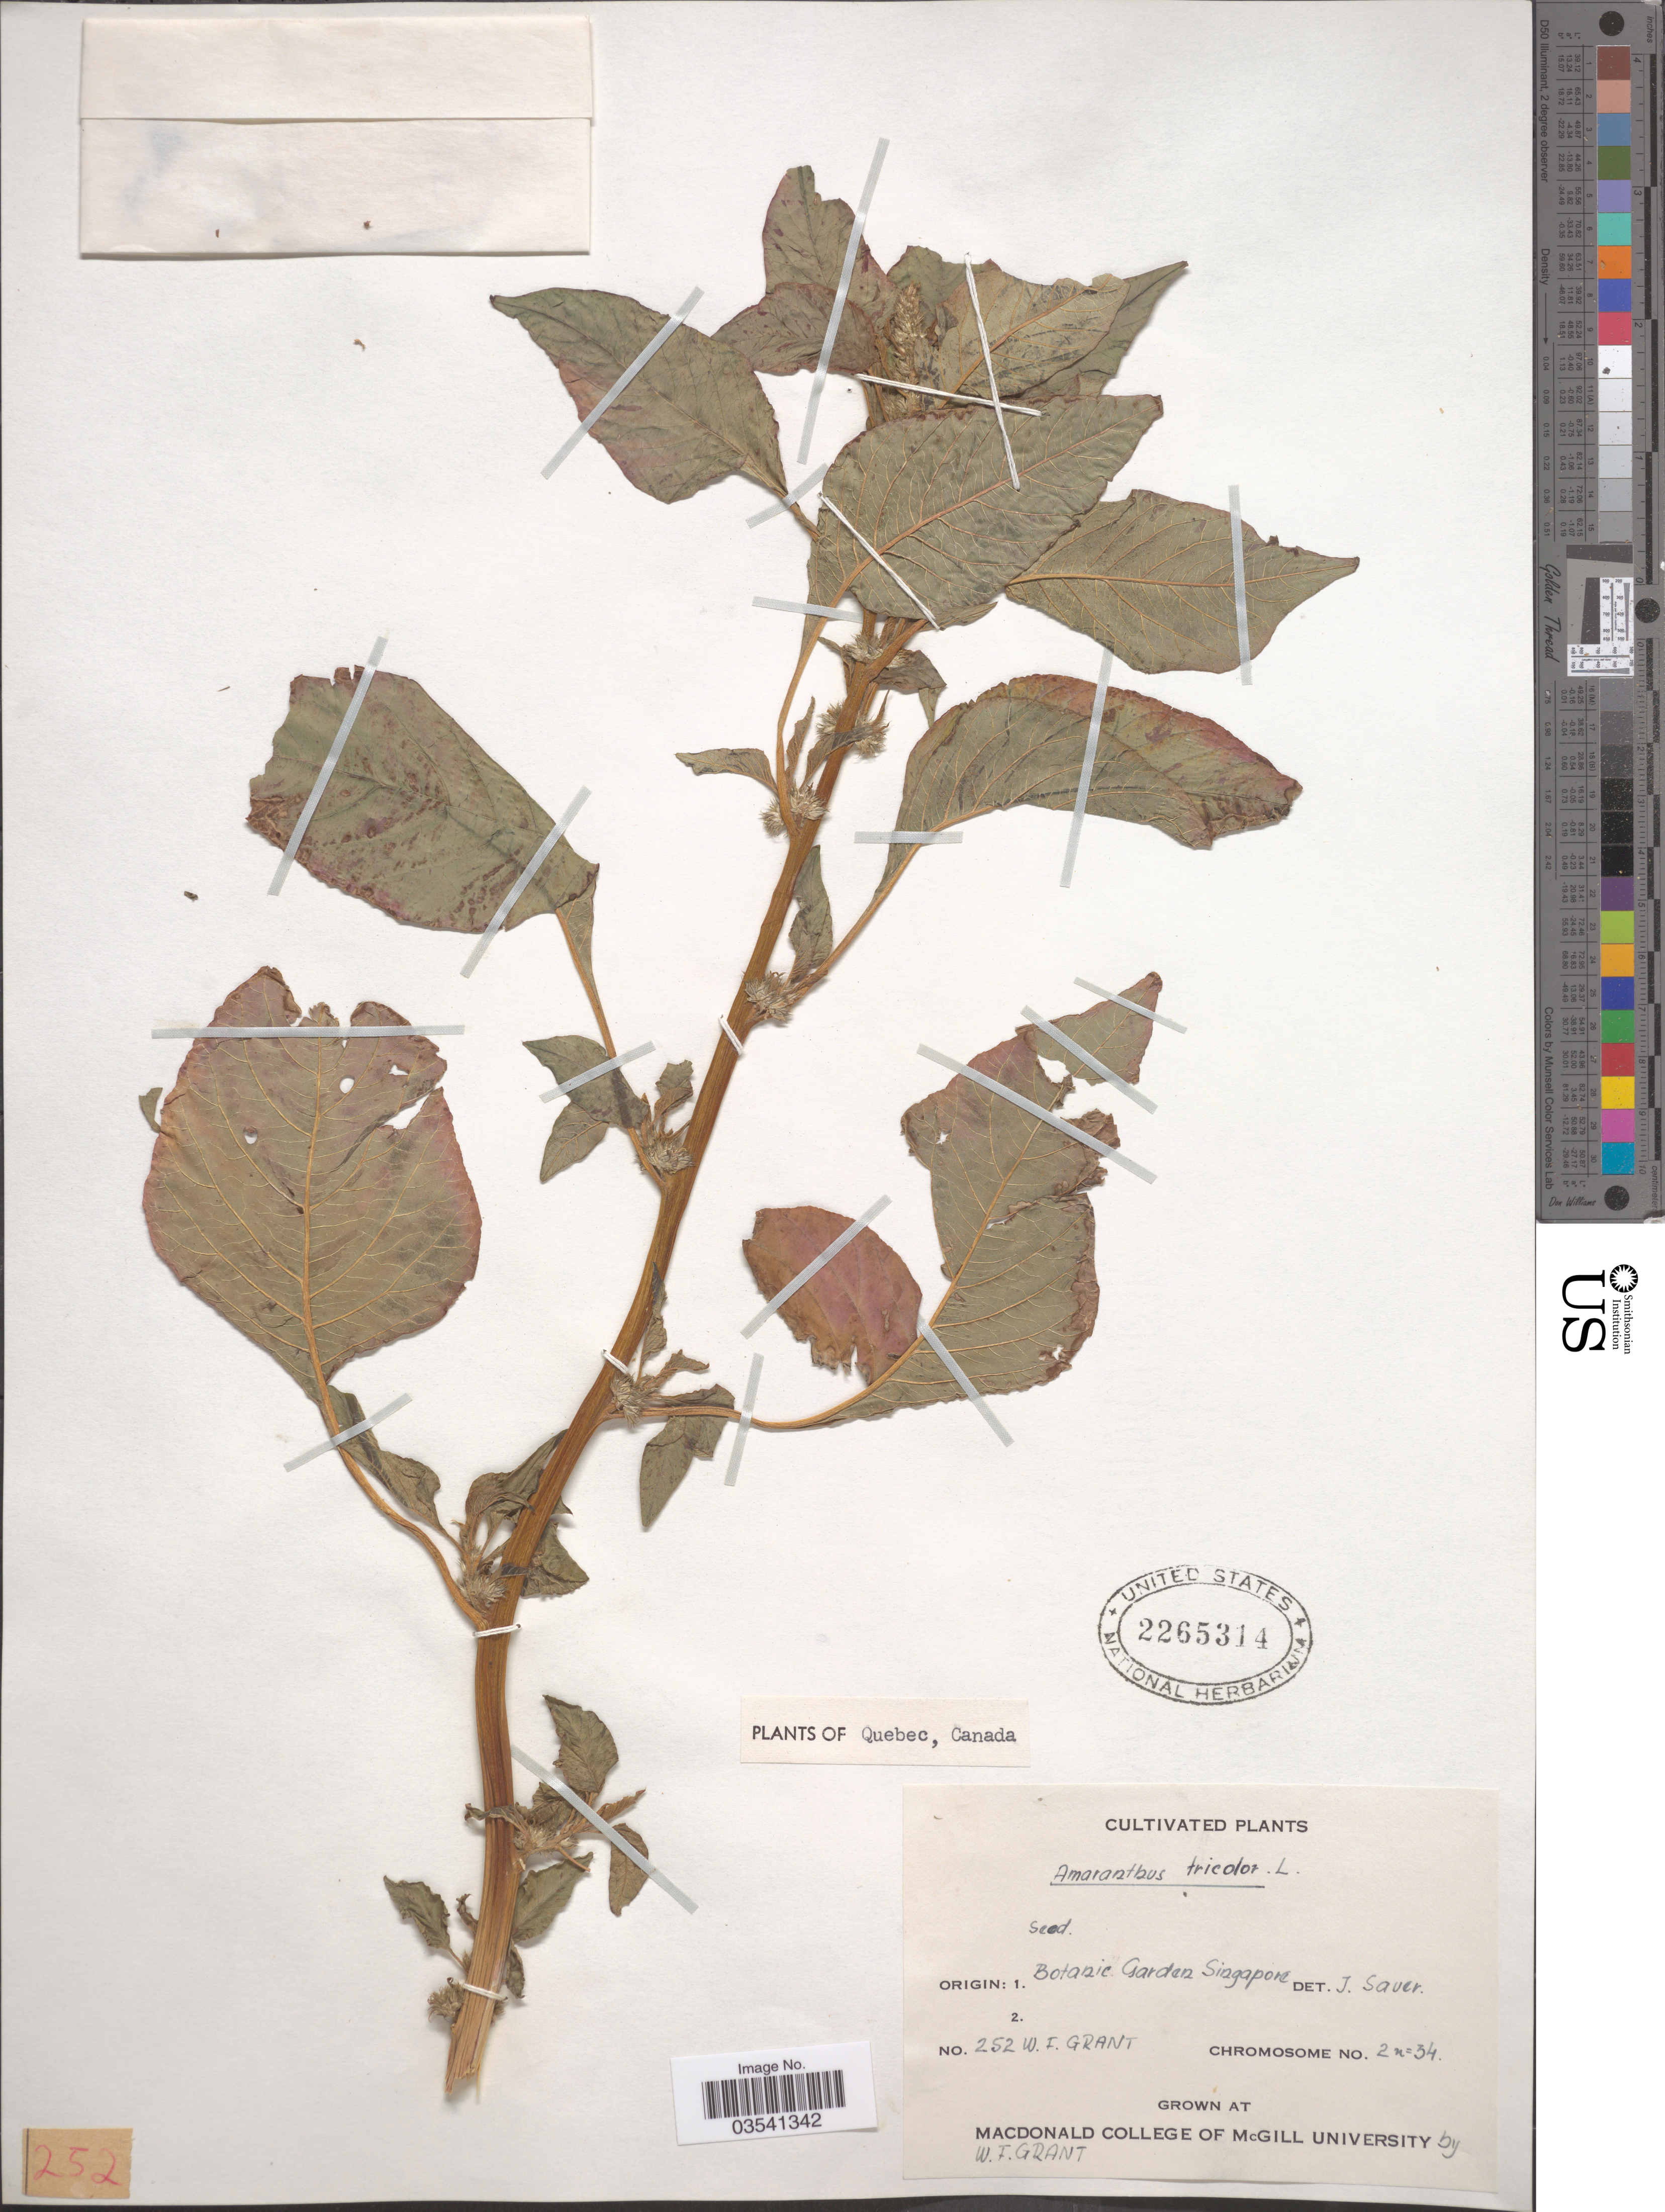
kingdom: Plantae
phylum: Tracheophyta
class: Magnoliopsida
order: Caryophyllales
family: Amaranthaceae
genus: Amaranthus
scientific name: Amaranthus tricolor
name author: L.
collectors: W. Grant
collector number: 252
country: Canada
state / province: Quebec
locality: Grown at MacDonald College of McGill University.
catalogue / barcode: US 2265314